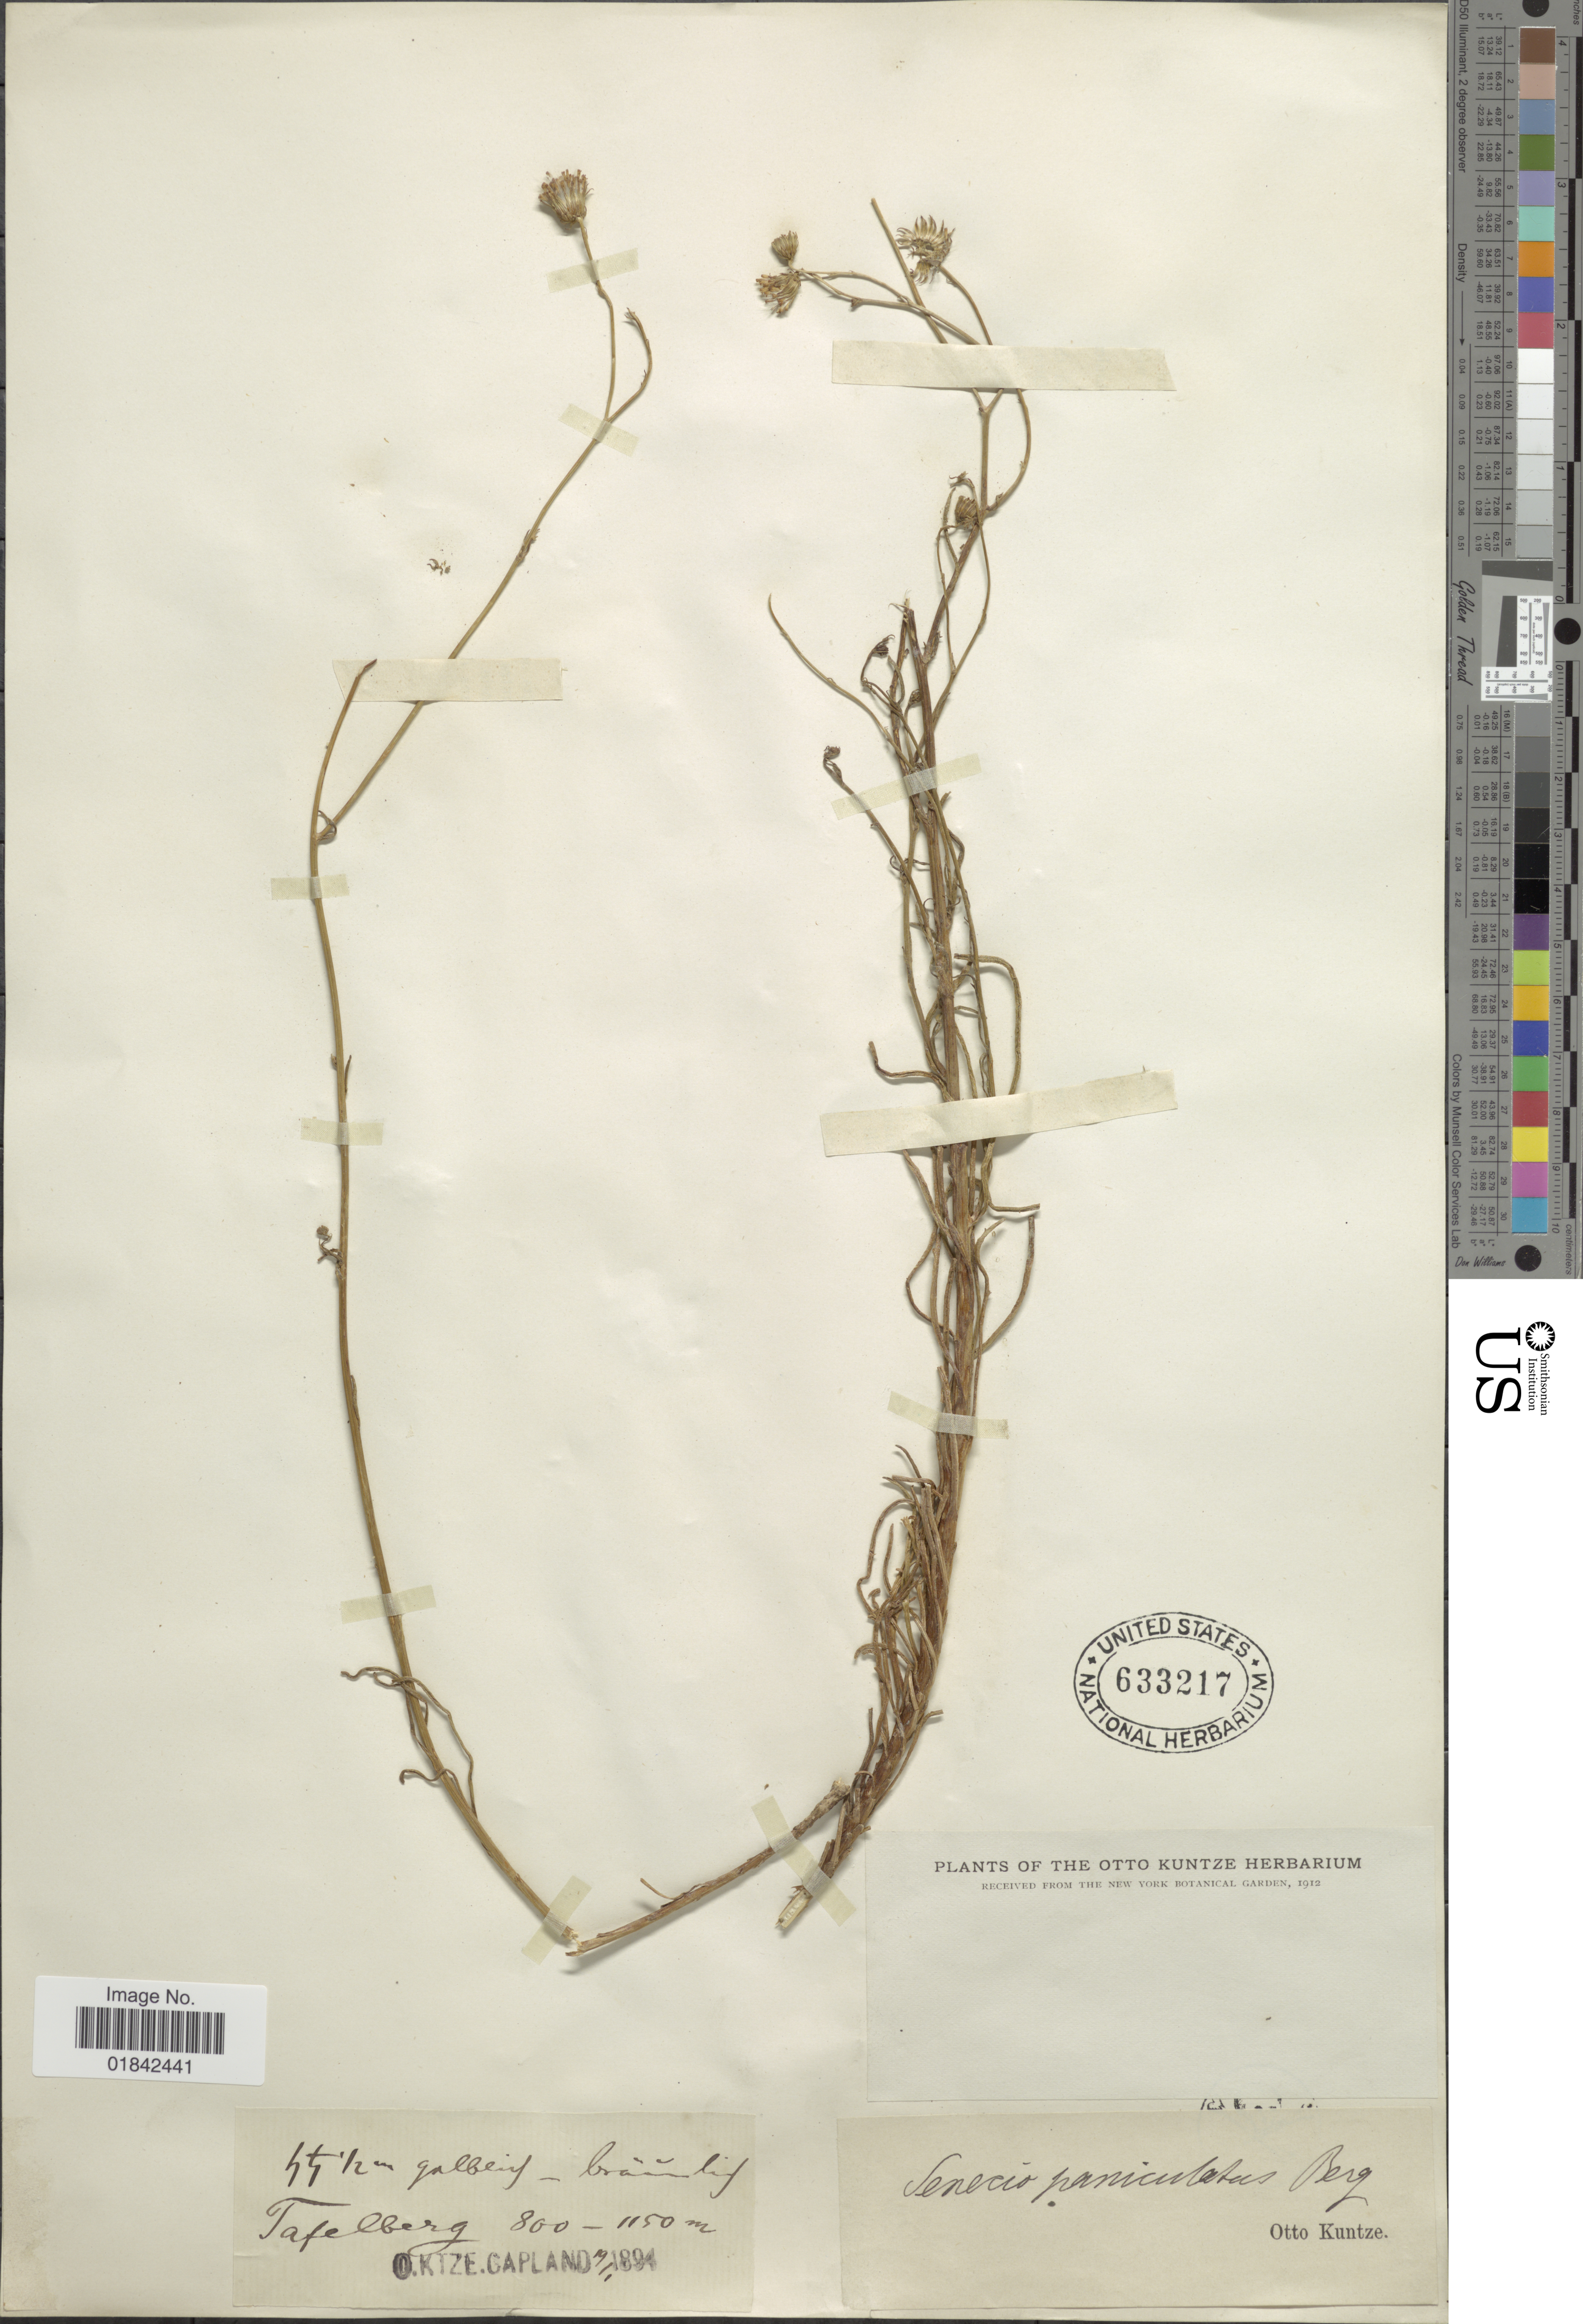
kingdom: Plantae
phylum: Tracheophyta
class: Magnoliopsida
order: Asterales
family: Asteraceae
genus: Senecio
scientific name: Senecio paniculatus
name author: P.J. Bergius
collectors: C.E.O. Kuntze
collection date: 1894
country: South Africa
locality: Tafelberg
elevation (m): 800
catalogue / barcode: US 633217